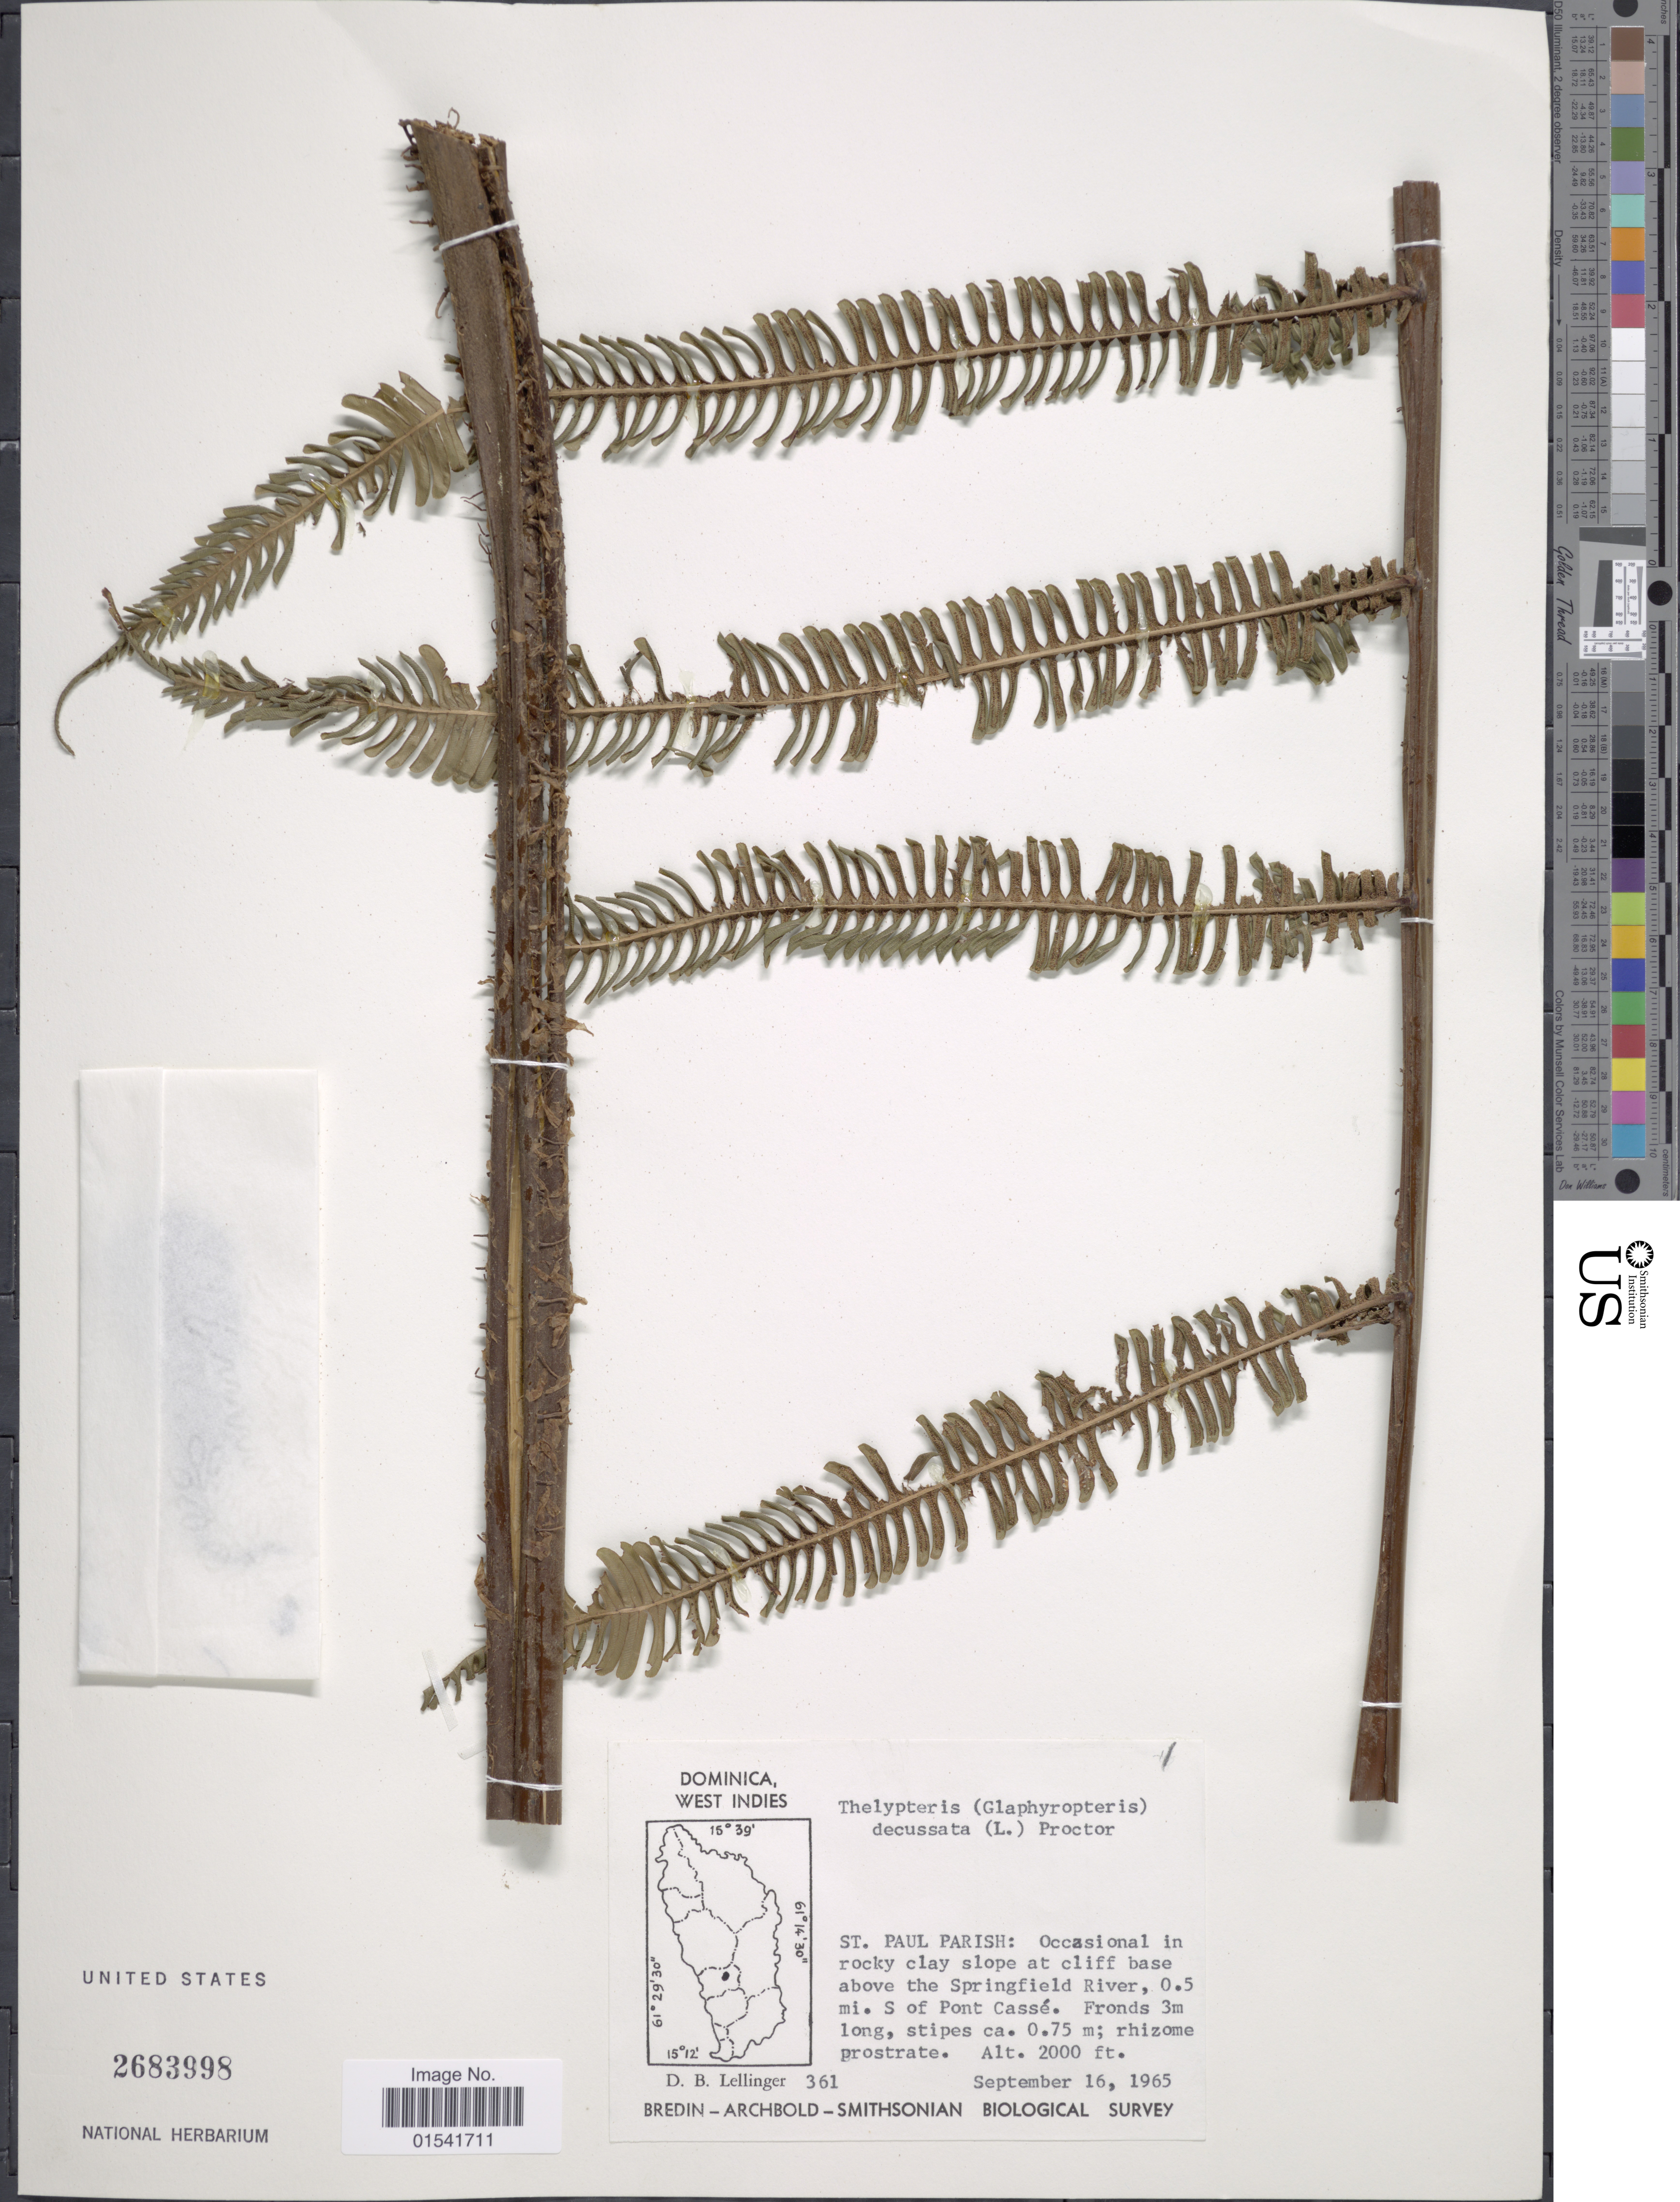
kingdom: Plantae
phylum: Tracheophyta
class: Polypodiopsida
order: Polypodiales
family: Thelypteridaceae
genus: Steiropteris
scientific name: Steiropteris decussata (L.) comb. nov., ined. 2015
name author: (L.)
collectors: D. B. Lellinger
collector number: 361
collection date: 1965-09-16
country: Dominica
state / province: St. Paul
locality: West Indies, St. Paul Parish: Occasional in rocky clay slope at cliff base above the Springfield River, 0.5 mi. S of Pont Cassé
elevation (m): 610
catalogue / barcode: US 2683998